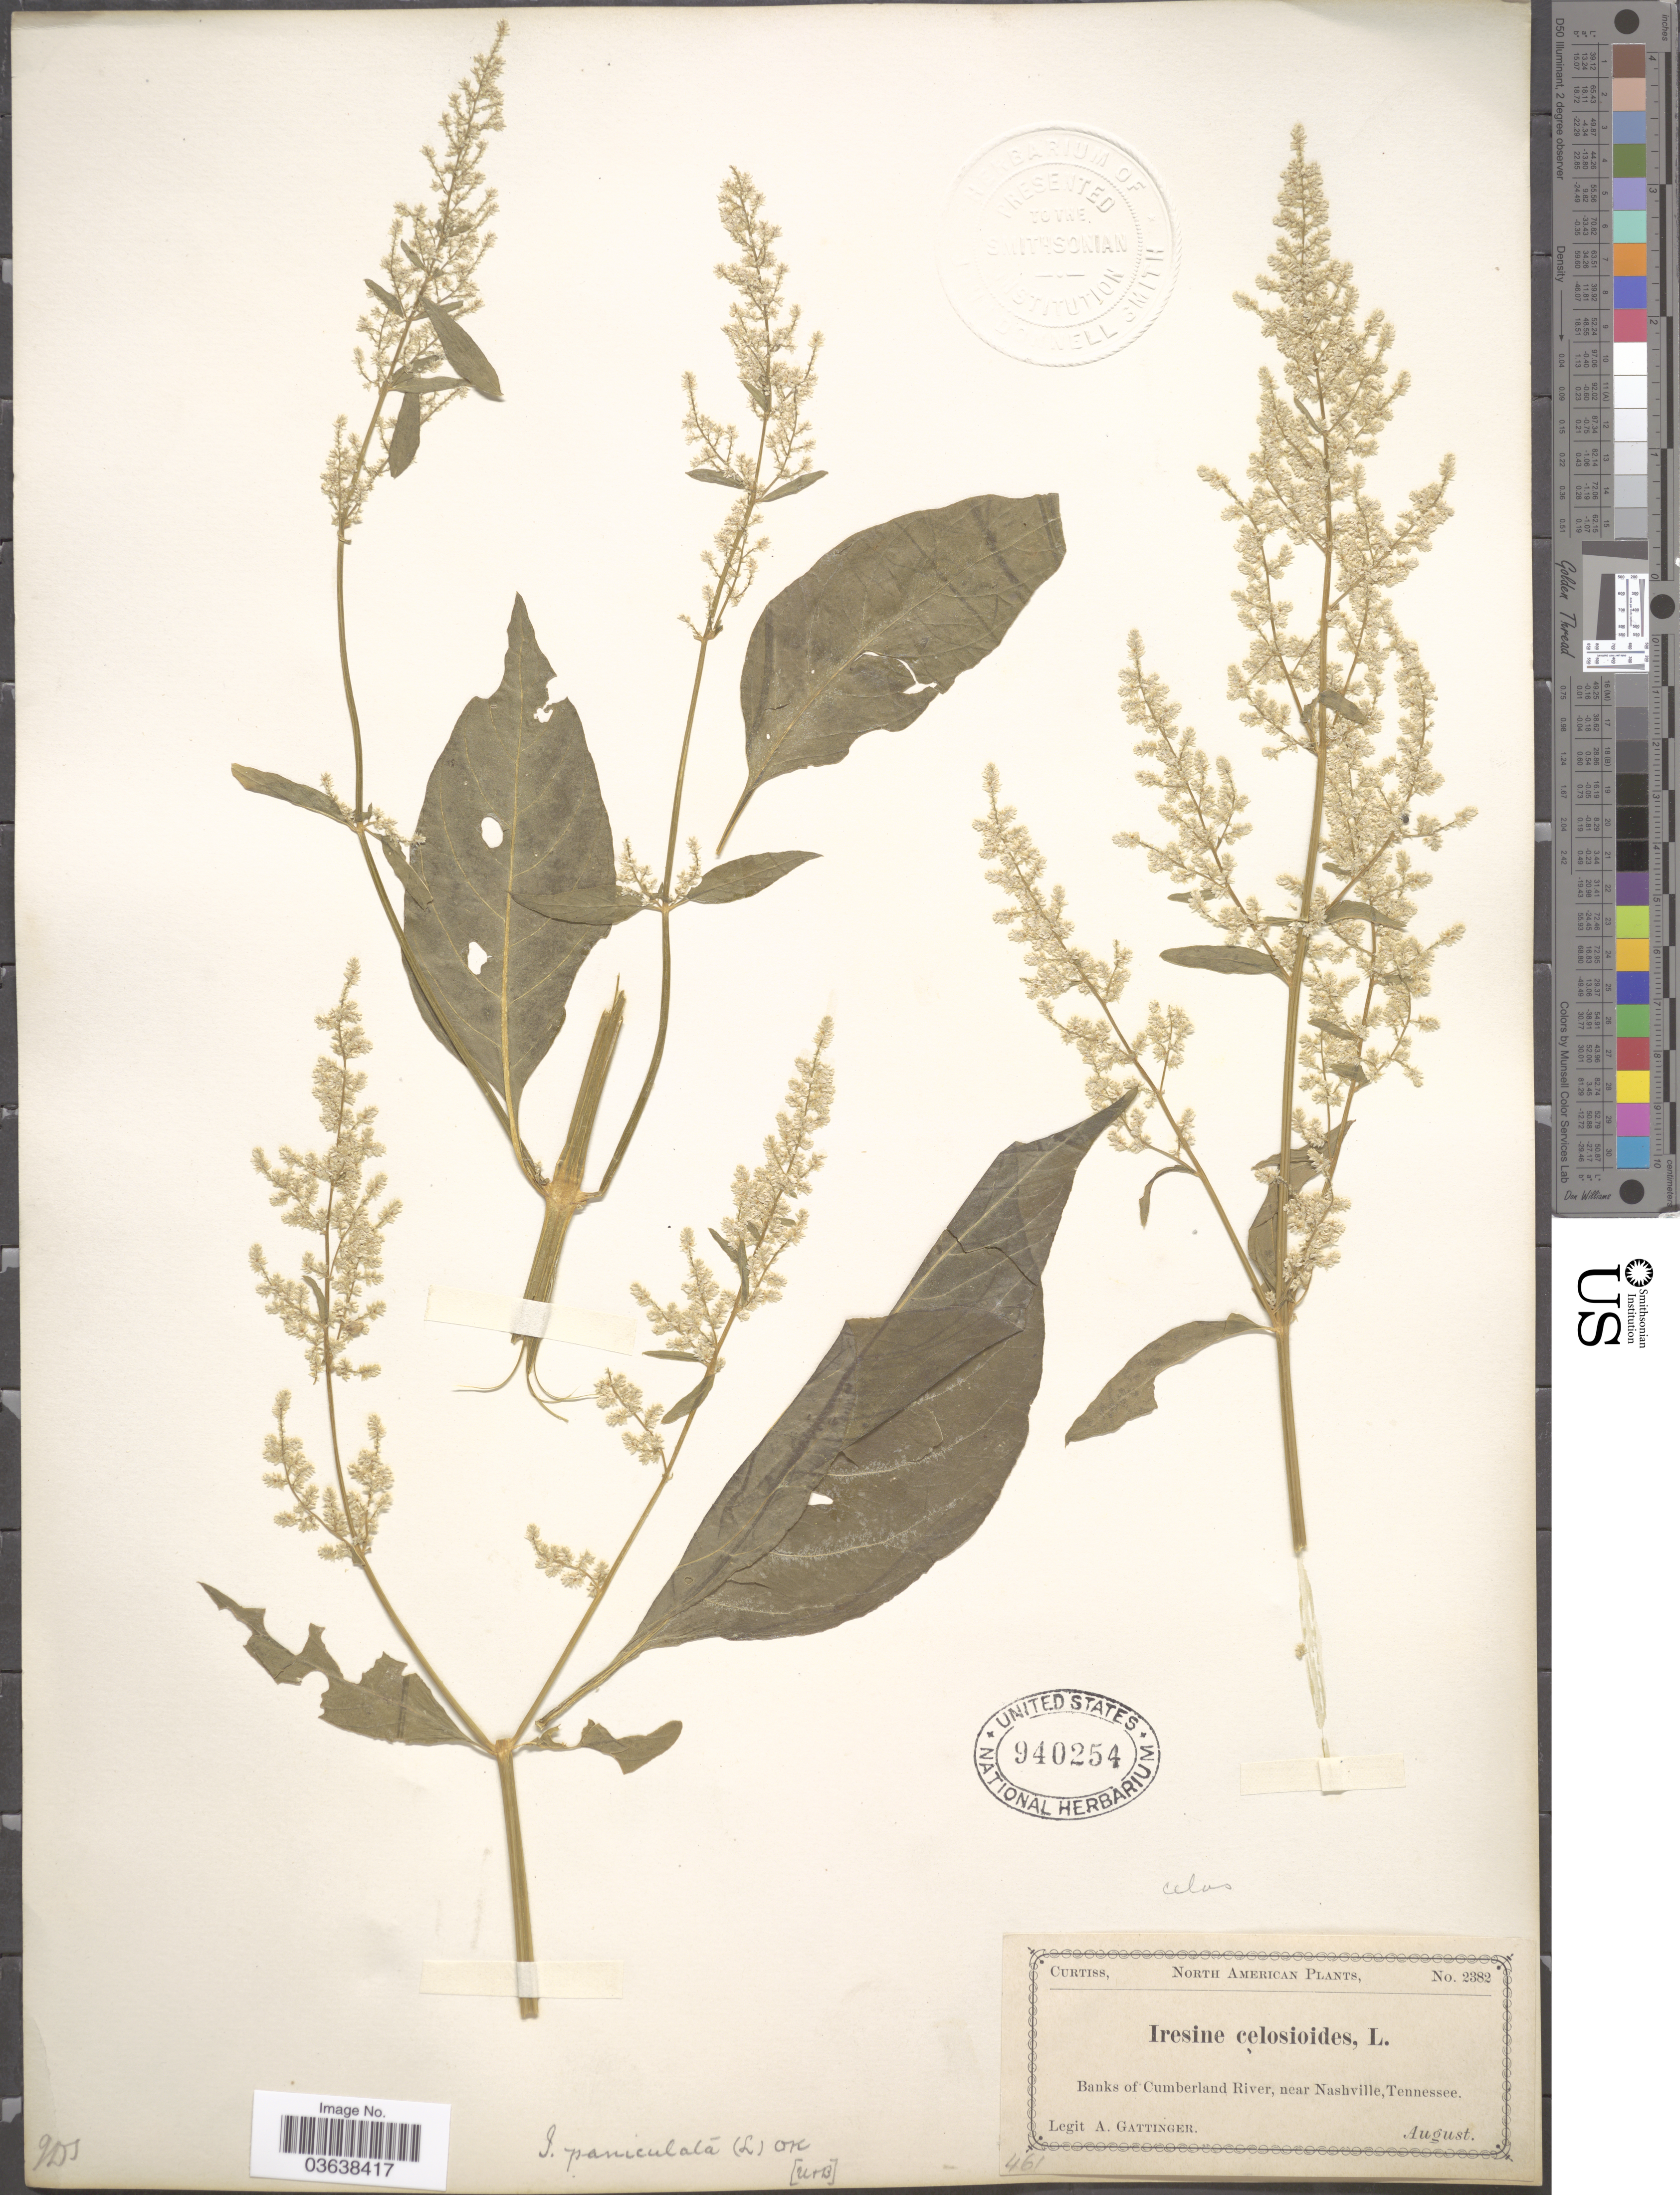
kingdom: Plantae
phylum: Tracheophyta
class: Magnoliopsida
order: Caryophyllales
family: Amaranthaceae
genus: Iresine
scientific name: Iresine celosia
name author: L.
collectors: A. Gattinger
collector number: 2382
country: United States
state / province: Tennessee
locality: Banks of Cumberland River, near Nashville.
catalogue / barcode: US 940254